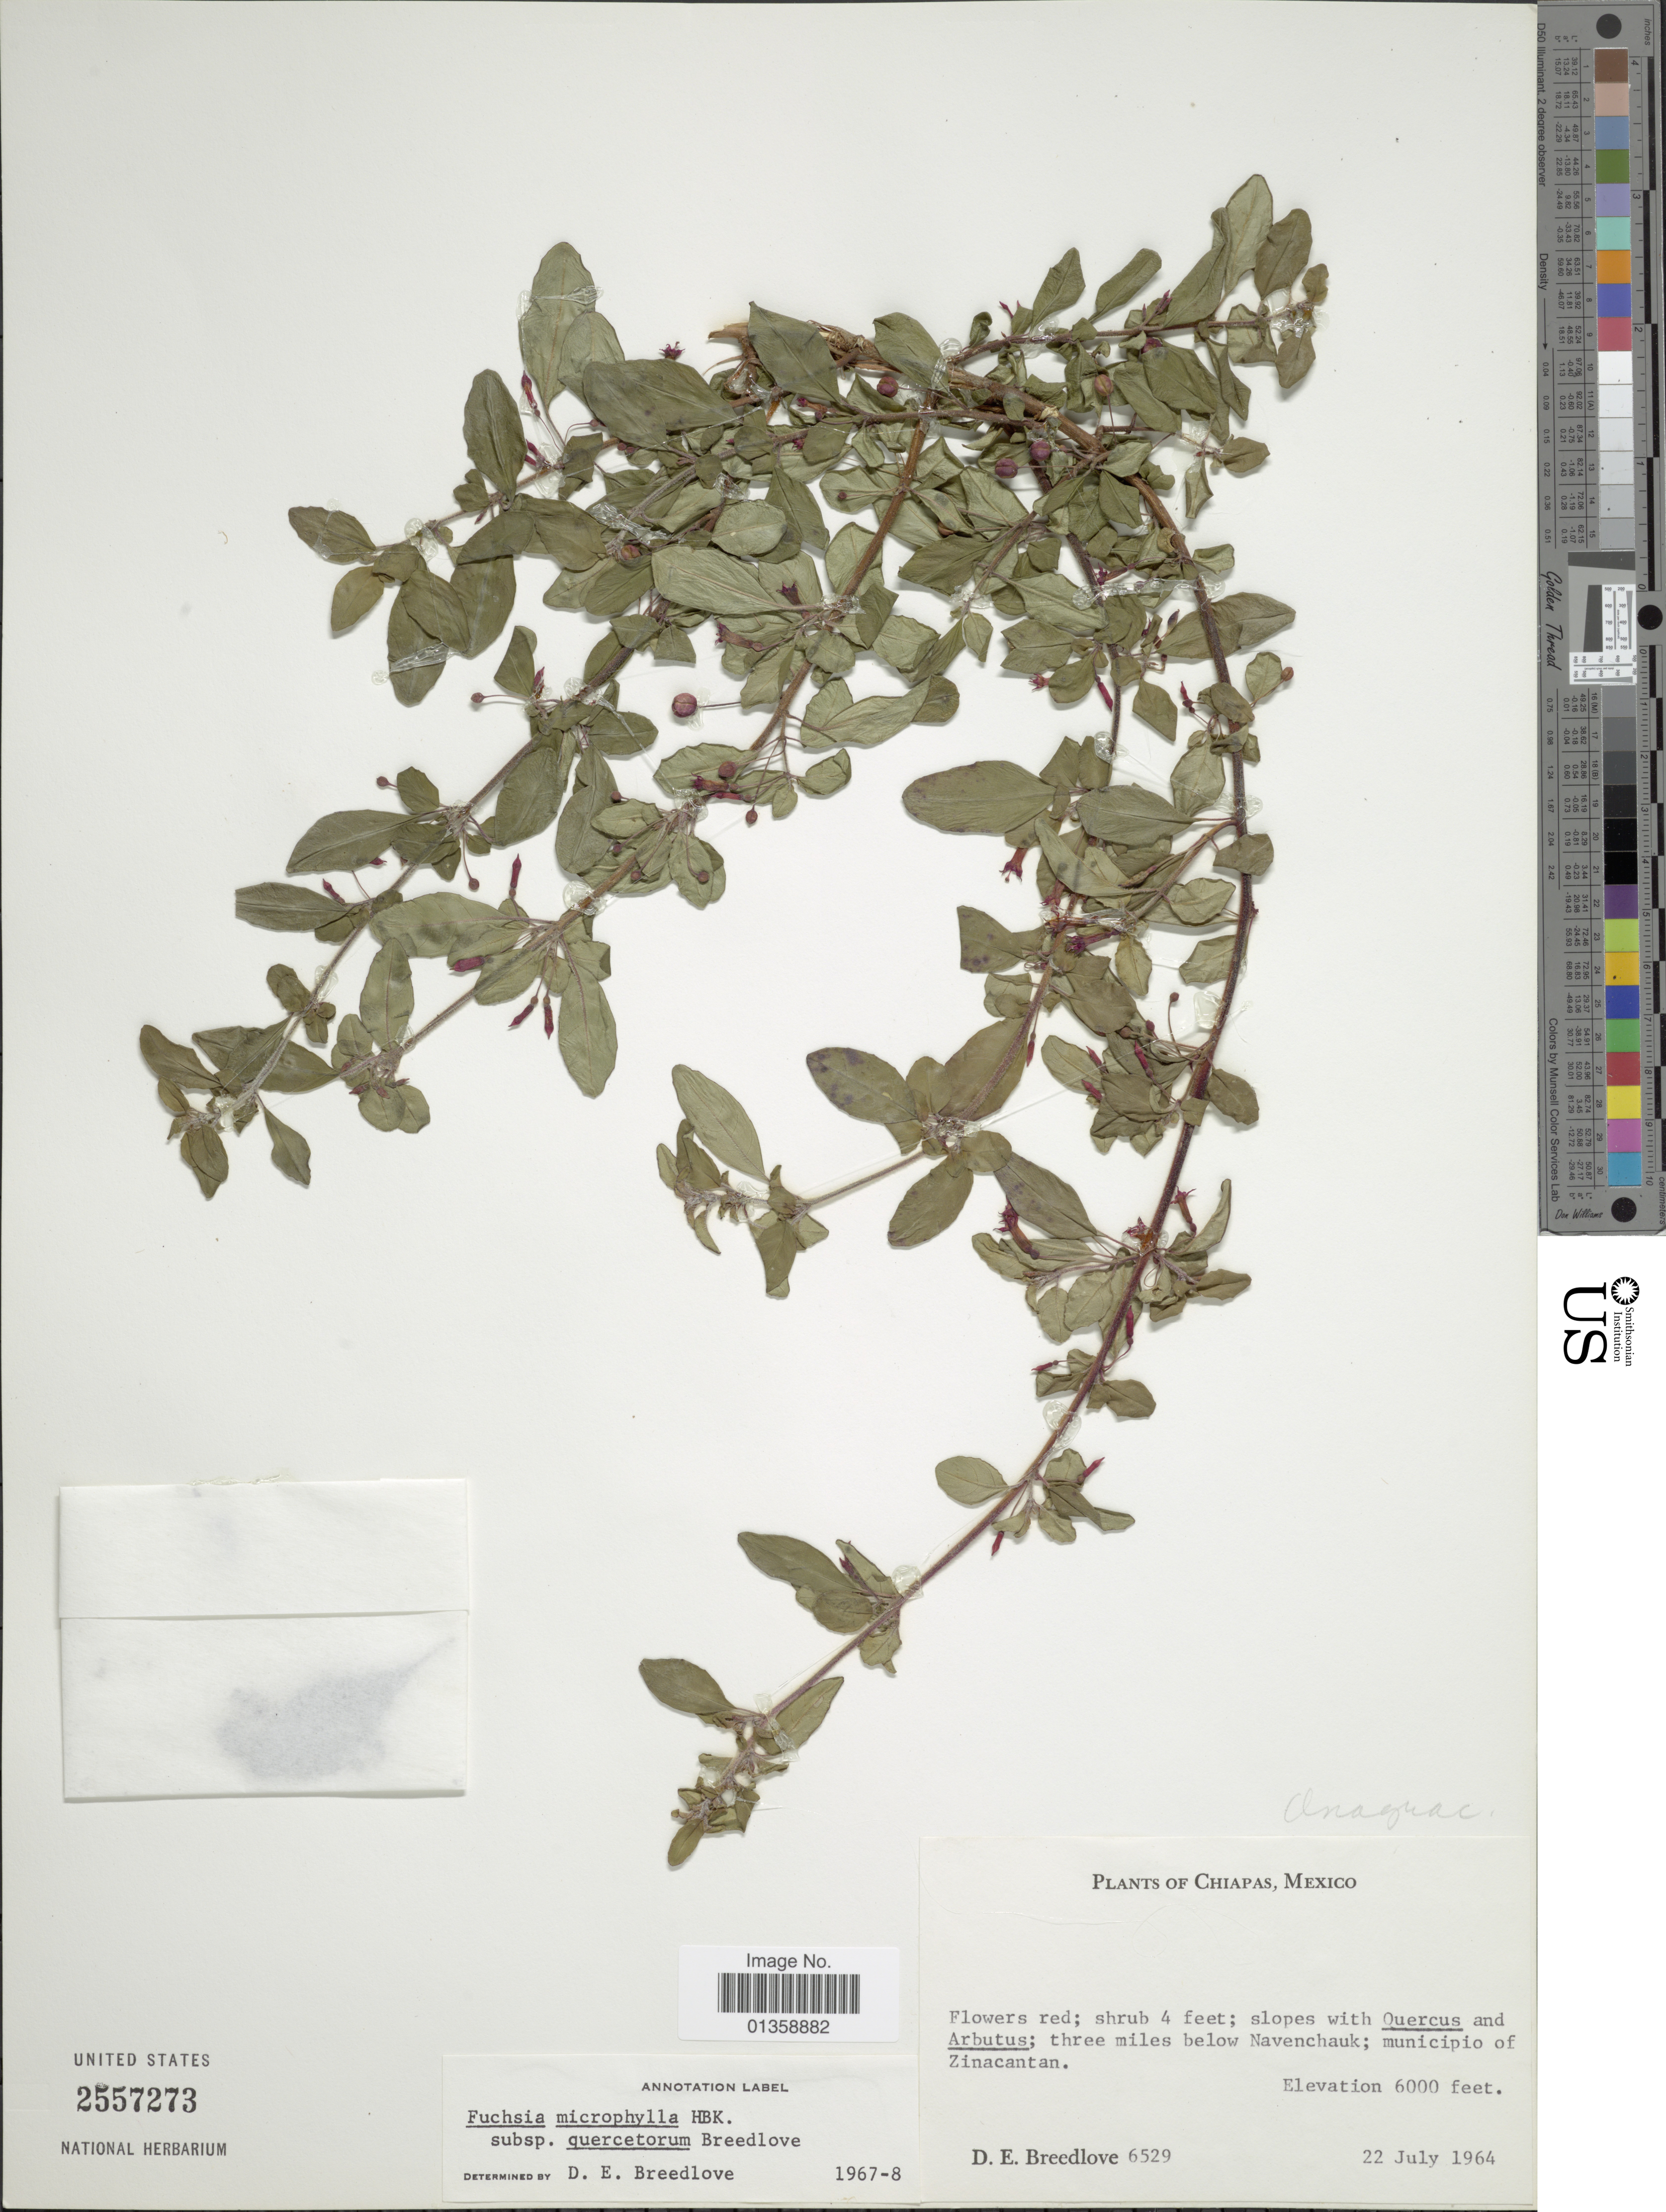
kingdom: Plantae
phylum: Tracheophyta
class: Magnoliopsida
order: Myrtales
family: Onagraceae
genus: Fuchsia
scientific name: Fuchsia microphylla subsp. quercetorum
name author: Breedlove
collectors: D. E. Breedlove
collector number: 6529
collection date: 1964-07-22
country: Mexico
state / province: Chiapas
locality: Three miles below Navenchauk; municipio of Zinacantan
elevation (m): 1829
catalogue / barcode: US 2557273